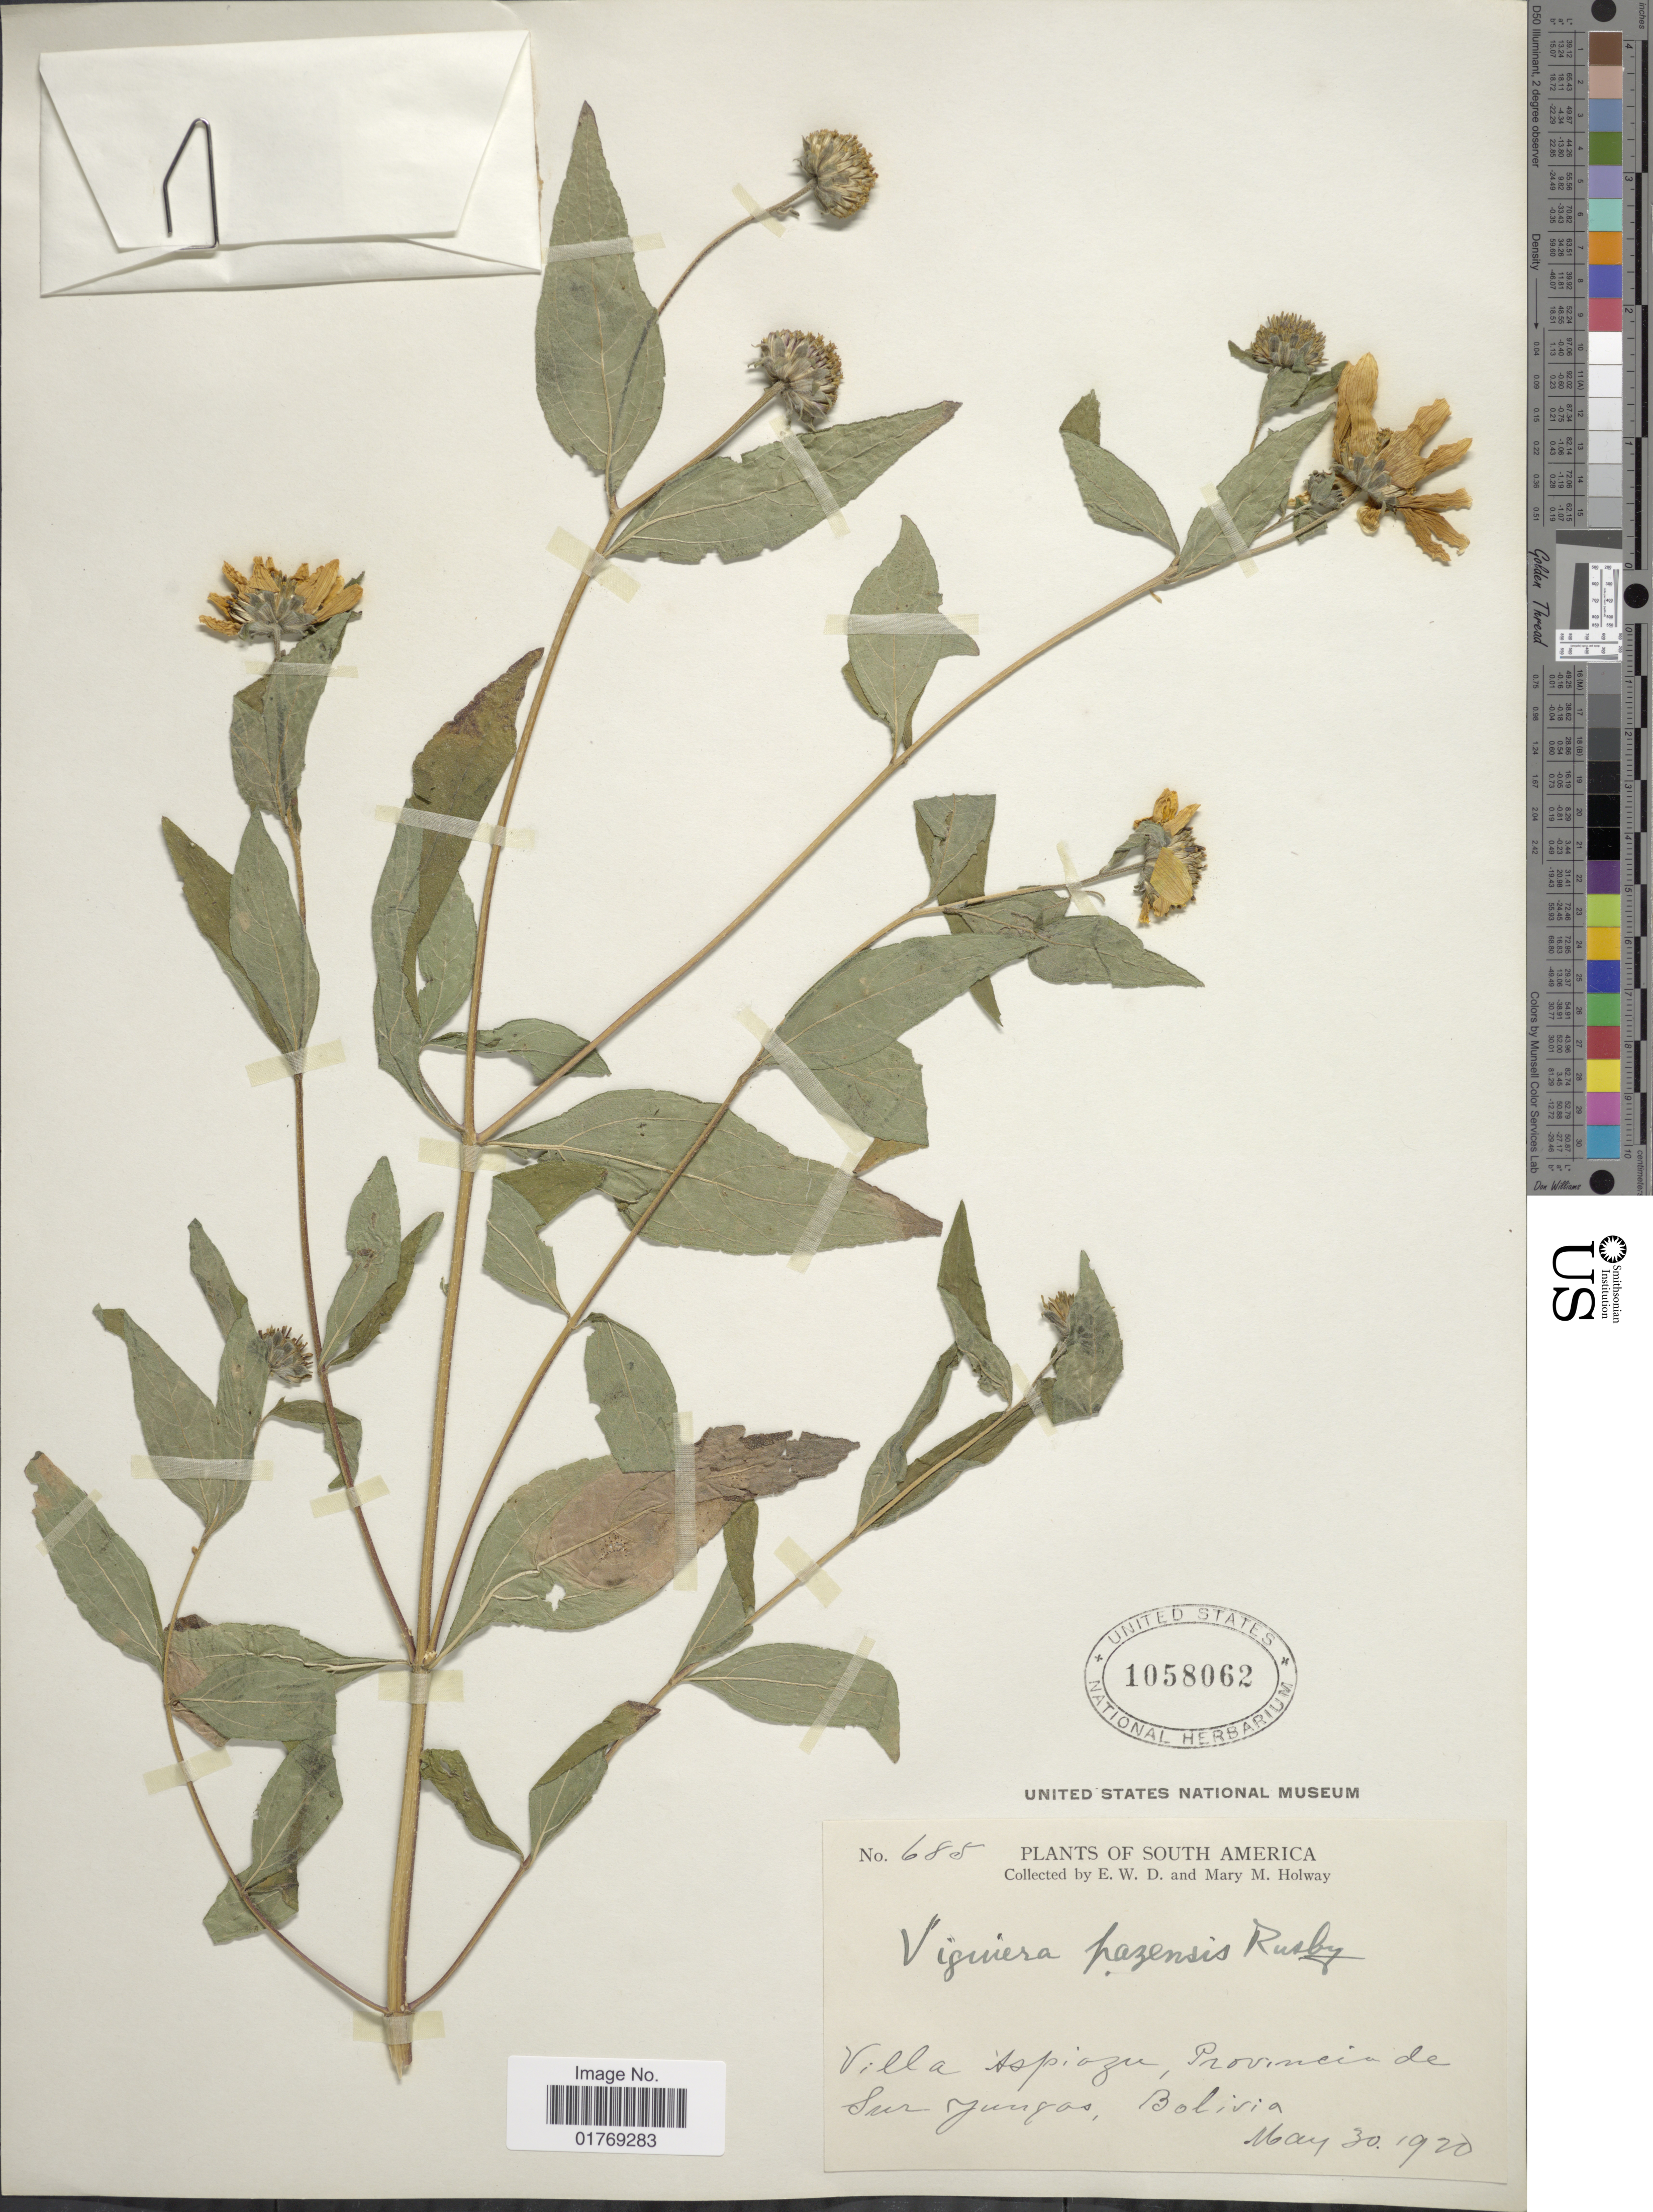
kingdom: Plantae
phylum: Tracheophyta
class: Magnoliopsida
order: Asterales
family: Asteraceae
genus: Viguiera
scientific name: Viguiera sp.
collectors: E. W. D. Holway & M. M. Holway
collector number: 685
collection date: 1920-05-30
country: Bolivia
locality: Villa Aspiozu, Provincia de Sur Jungas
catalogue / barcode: US 1058062